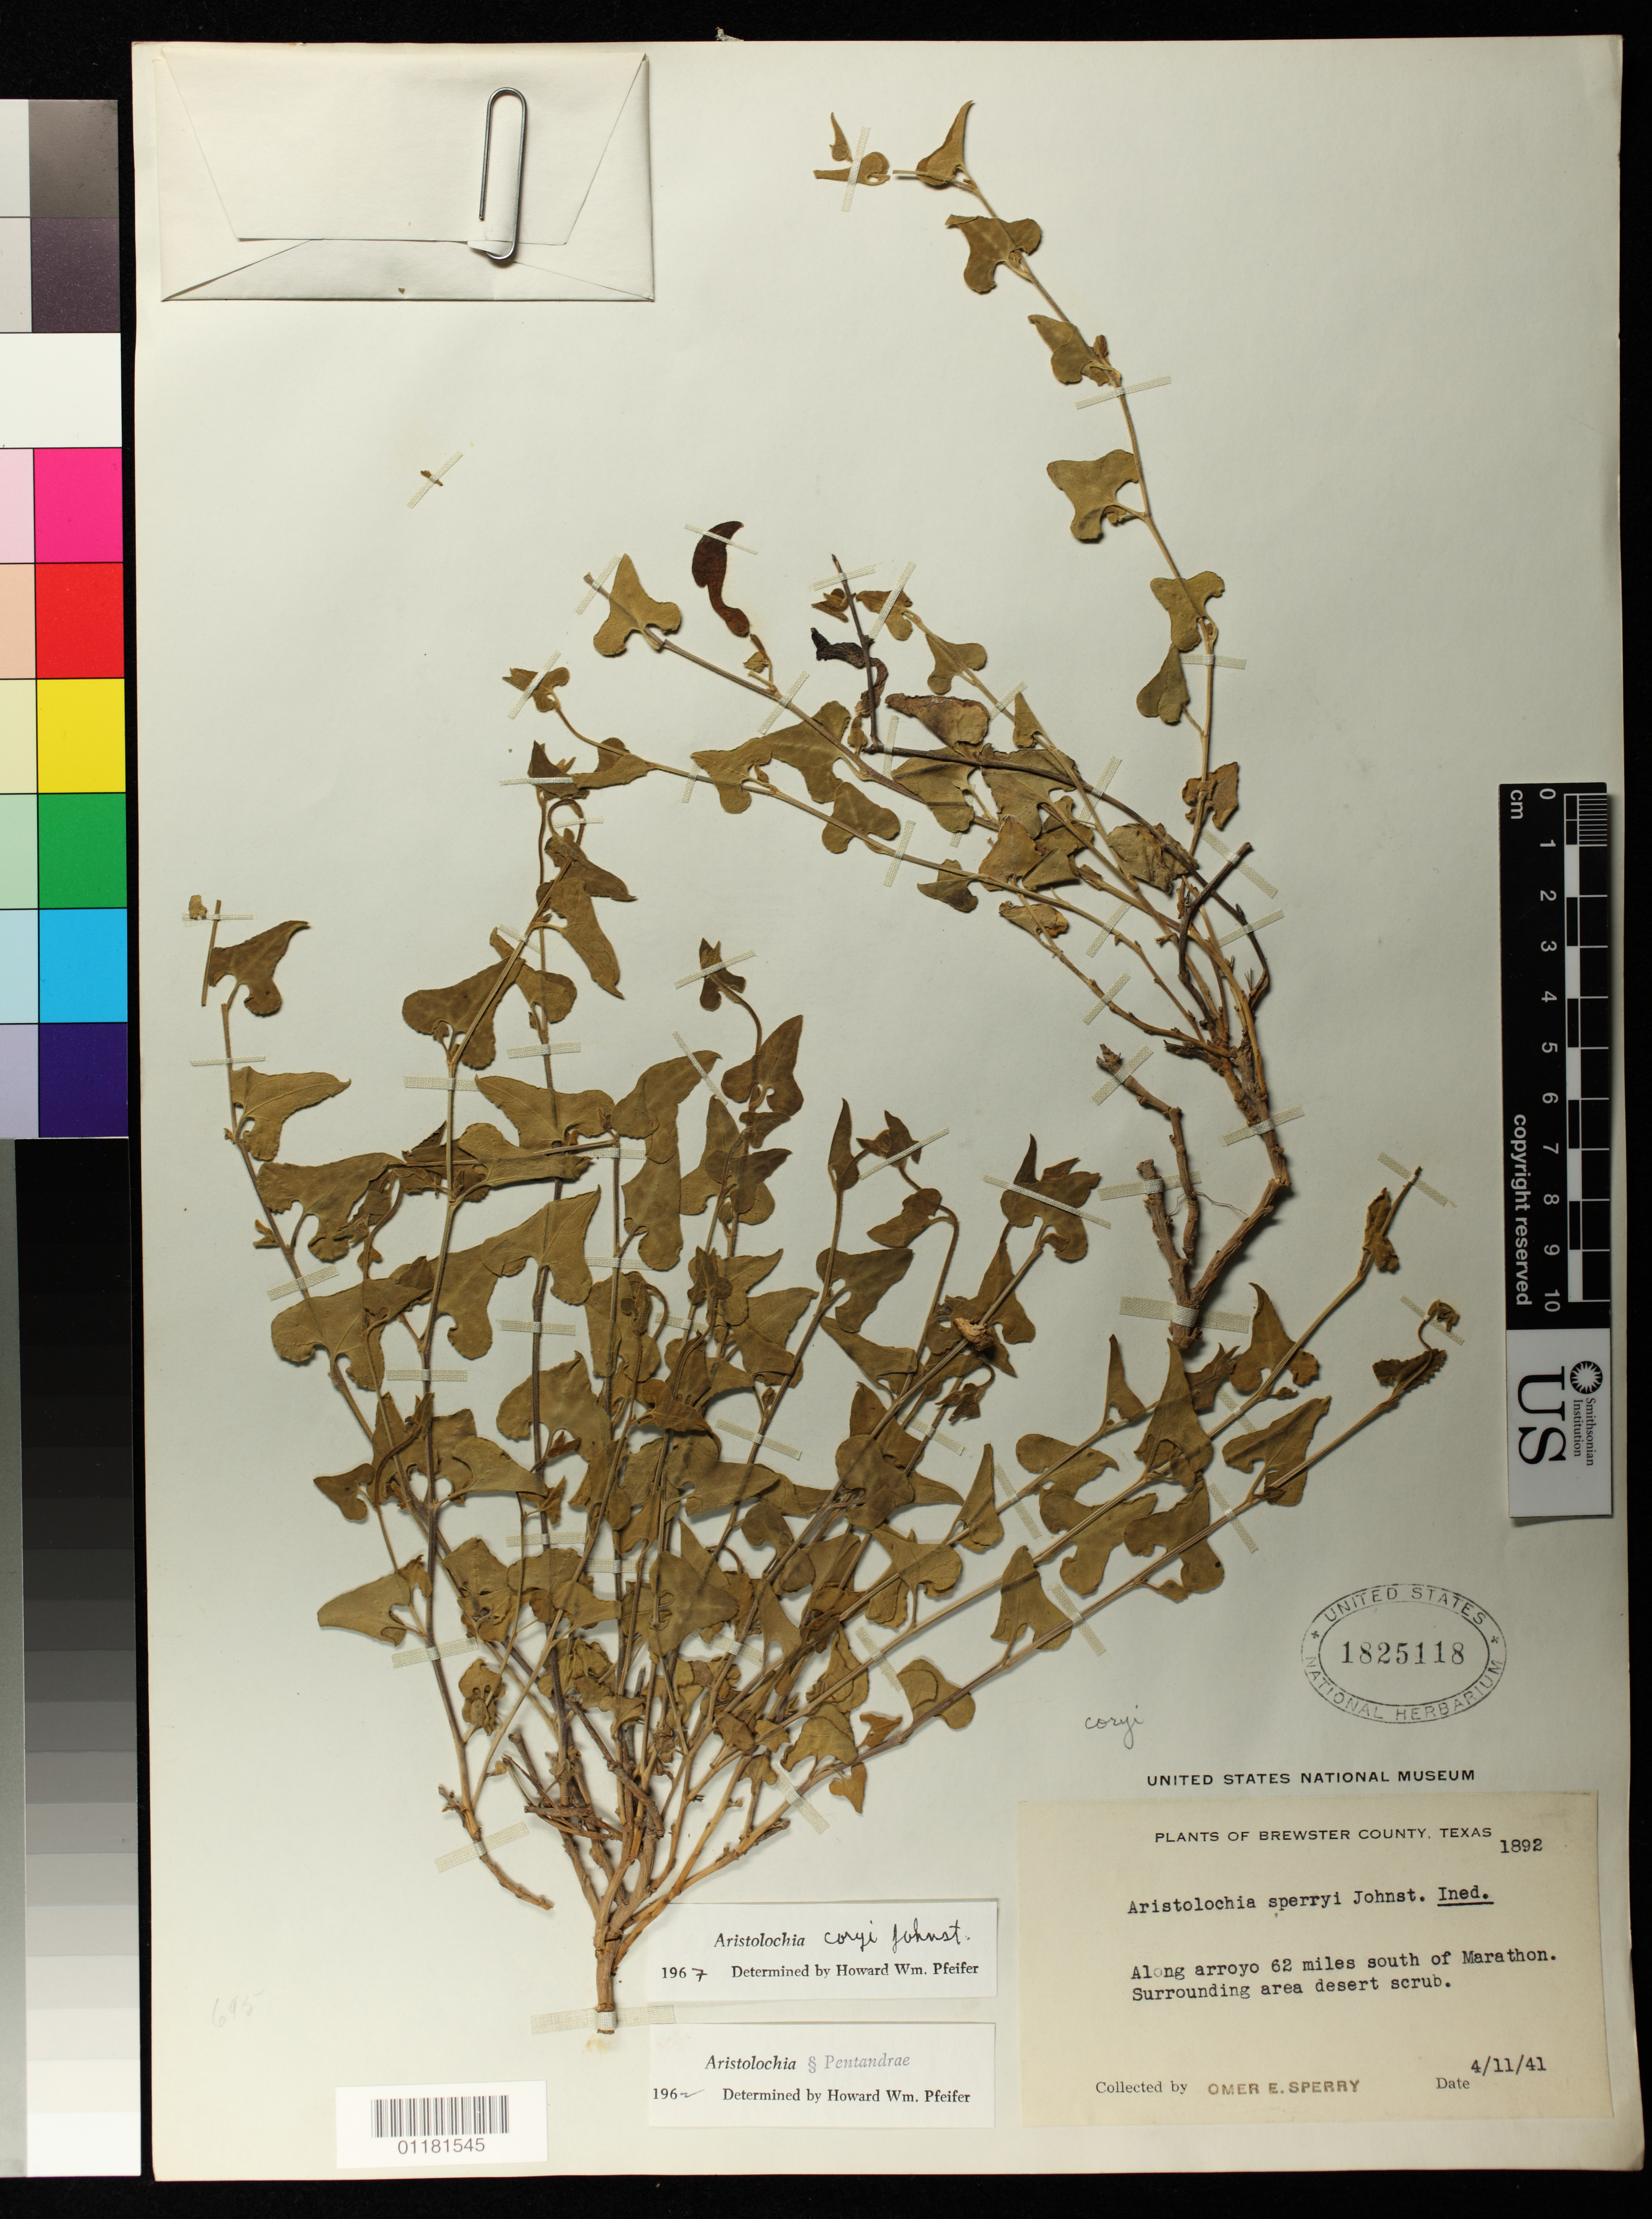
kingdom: Plantae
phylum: Tracheophyta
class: Magnoliopsida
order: Piperales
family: Aristolochiaceae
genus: Aristolochia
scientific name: Aristolochia coryi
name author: I.M. Johnst.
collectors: O. E. Sperry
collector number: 1892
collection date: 1941-11-04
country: United States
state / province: Texas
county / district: Brewster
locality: Along arroyo 62 miles south of Marathon. Brewster County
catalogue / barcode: US 1825118